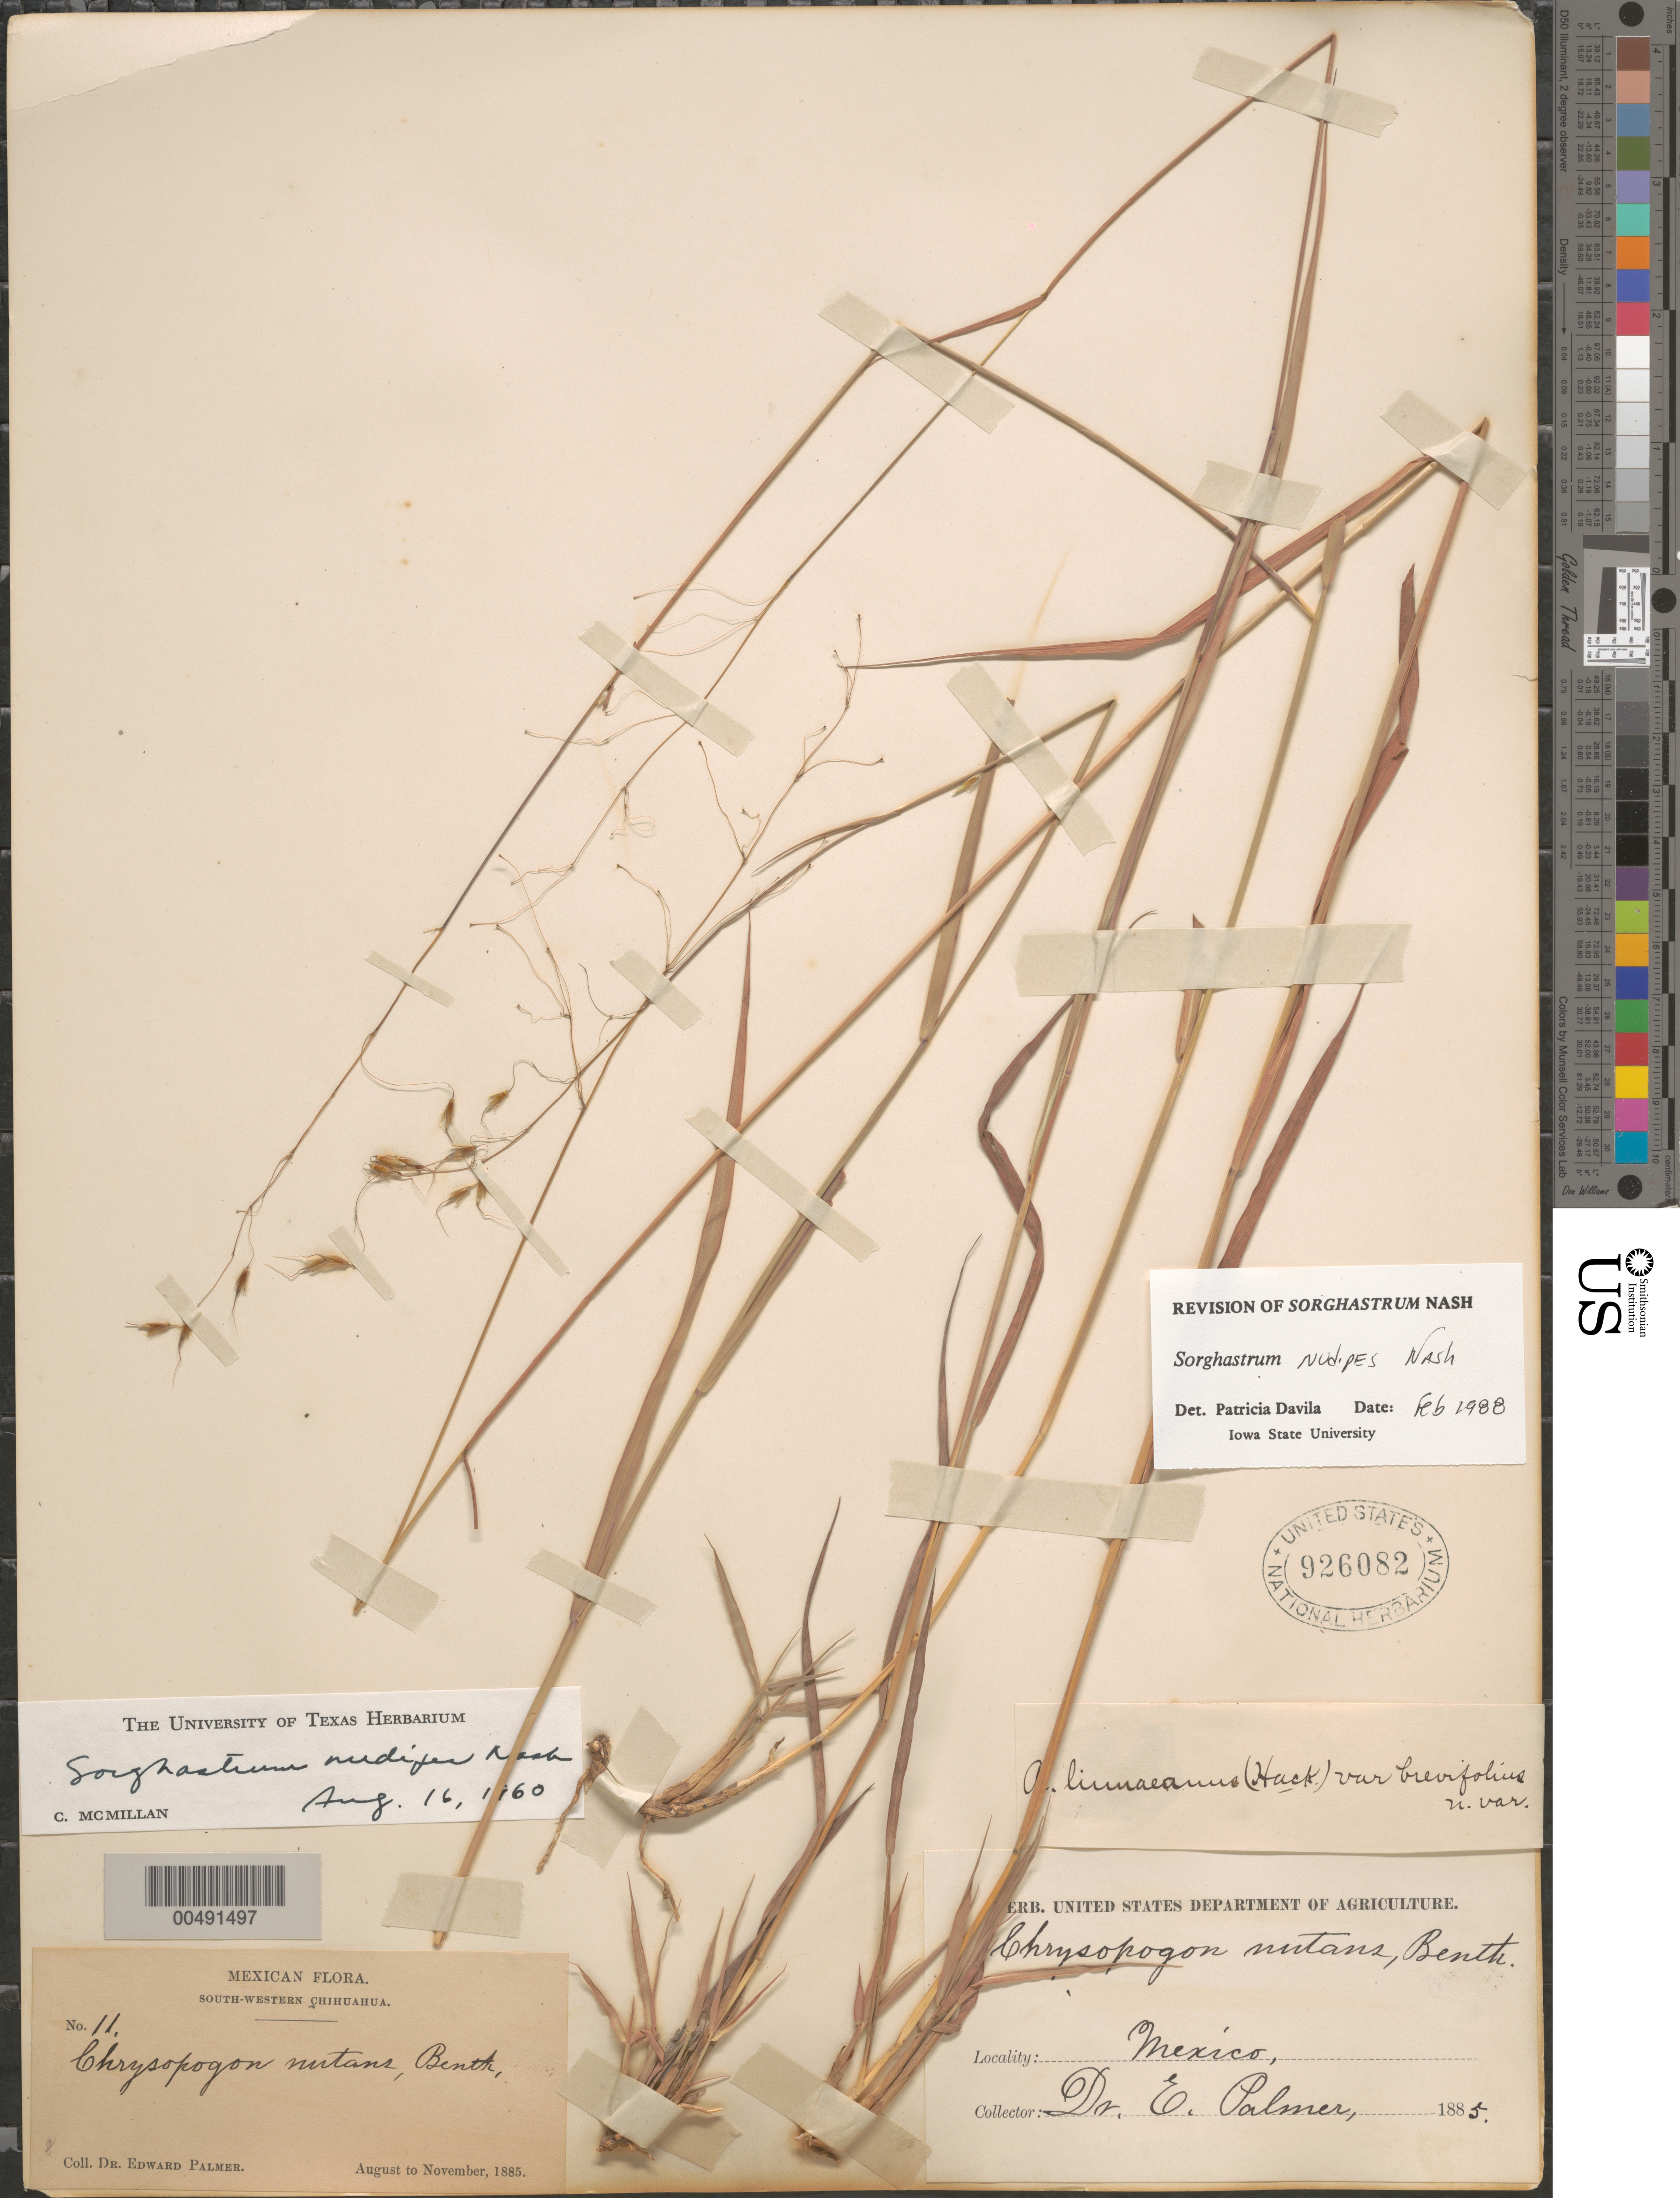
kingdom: Plantae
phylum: Tracheophyta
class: Liliopsida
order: Poales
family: Poaceae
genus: Sorghastrum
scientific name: Sorghastrum nudipes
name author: Nash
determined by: Dávila, P. D.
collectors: E. Palmer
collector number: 11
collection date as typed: Aug 1885 to Nov 1885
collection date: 1885-08/1885-11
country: Mexico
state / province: Chihuahua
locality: South-western Chihuahua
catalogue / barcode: US 926082